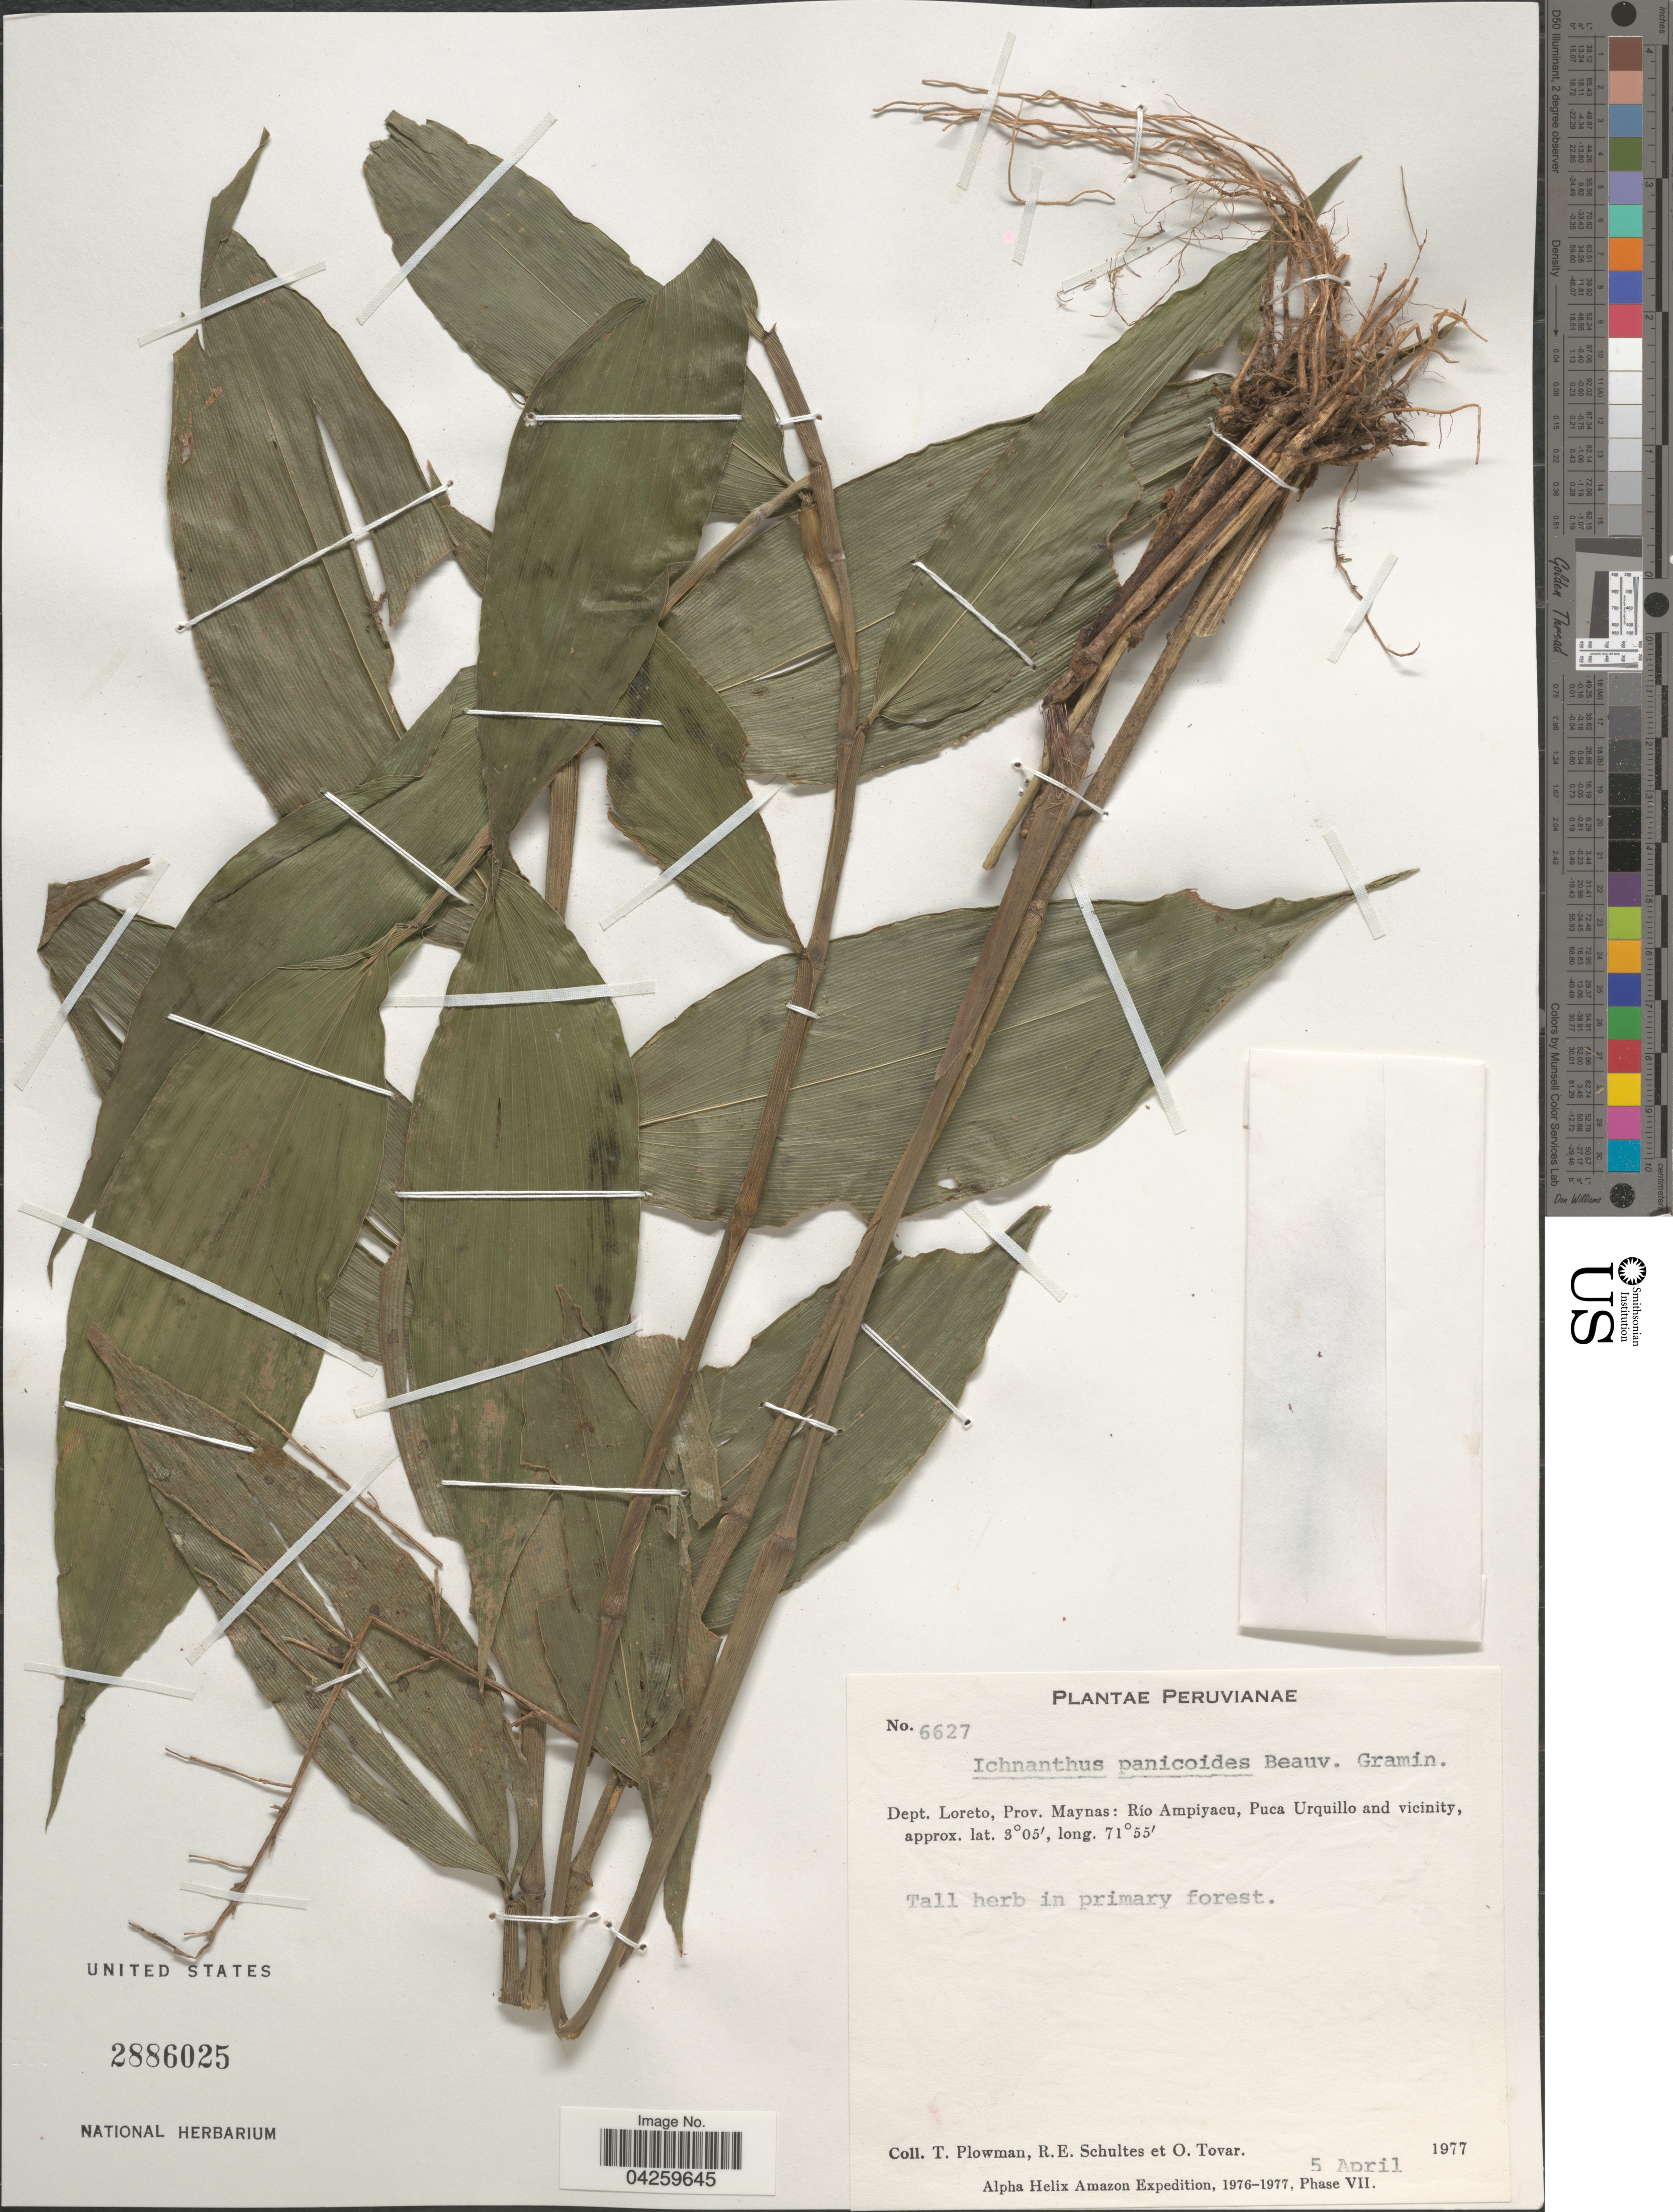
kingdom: Plantae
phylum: Tracheophyta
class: Liliopsida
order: Poales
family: Poaceae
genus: Ichnanthus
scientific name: Ichnanthus panicoides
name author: P. Beauv.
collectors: T. Plowman, R. E. Schultes & Ó. Tovar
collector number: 6627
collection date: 1977-04-05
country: Peru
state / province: Loreto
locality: Dept. Loreto, Prov. Maynas: Rio Ampiyacu, Puca Urquillo and vicinity. Alpha Helix Amazon Expedition, 1976-1977, Phase VII.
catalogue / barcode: US 2886025